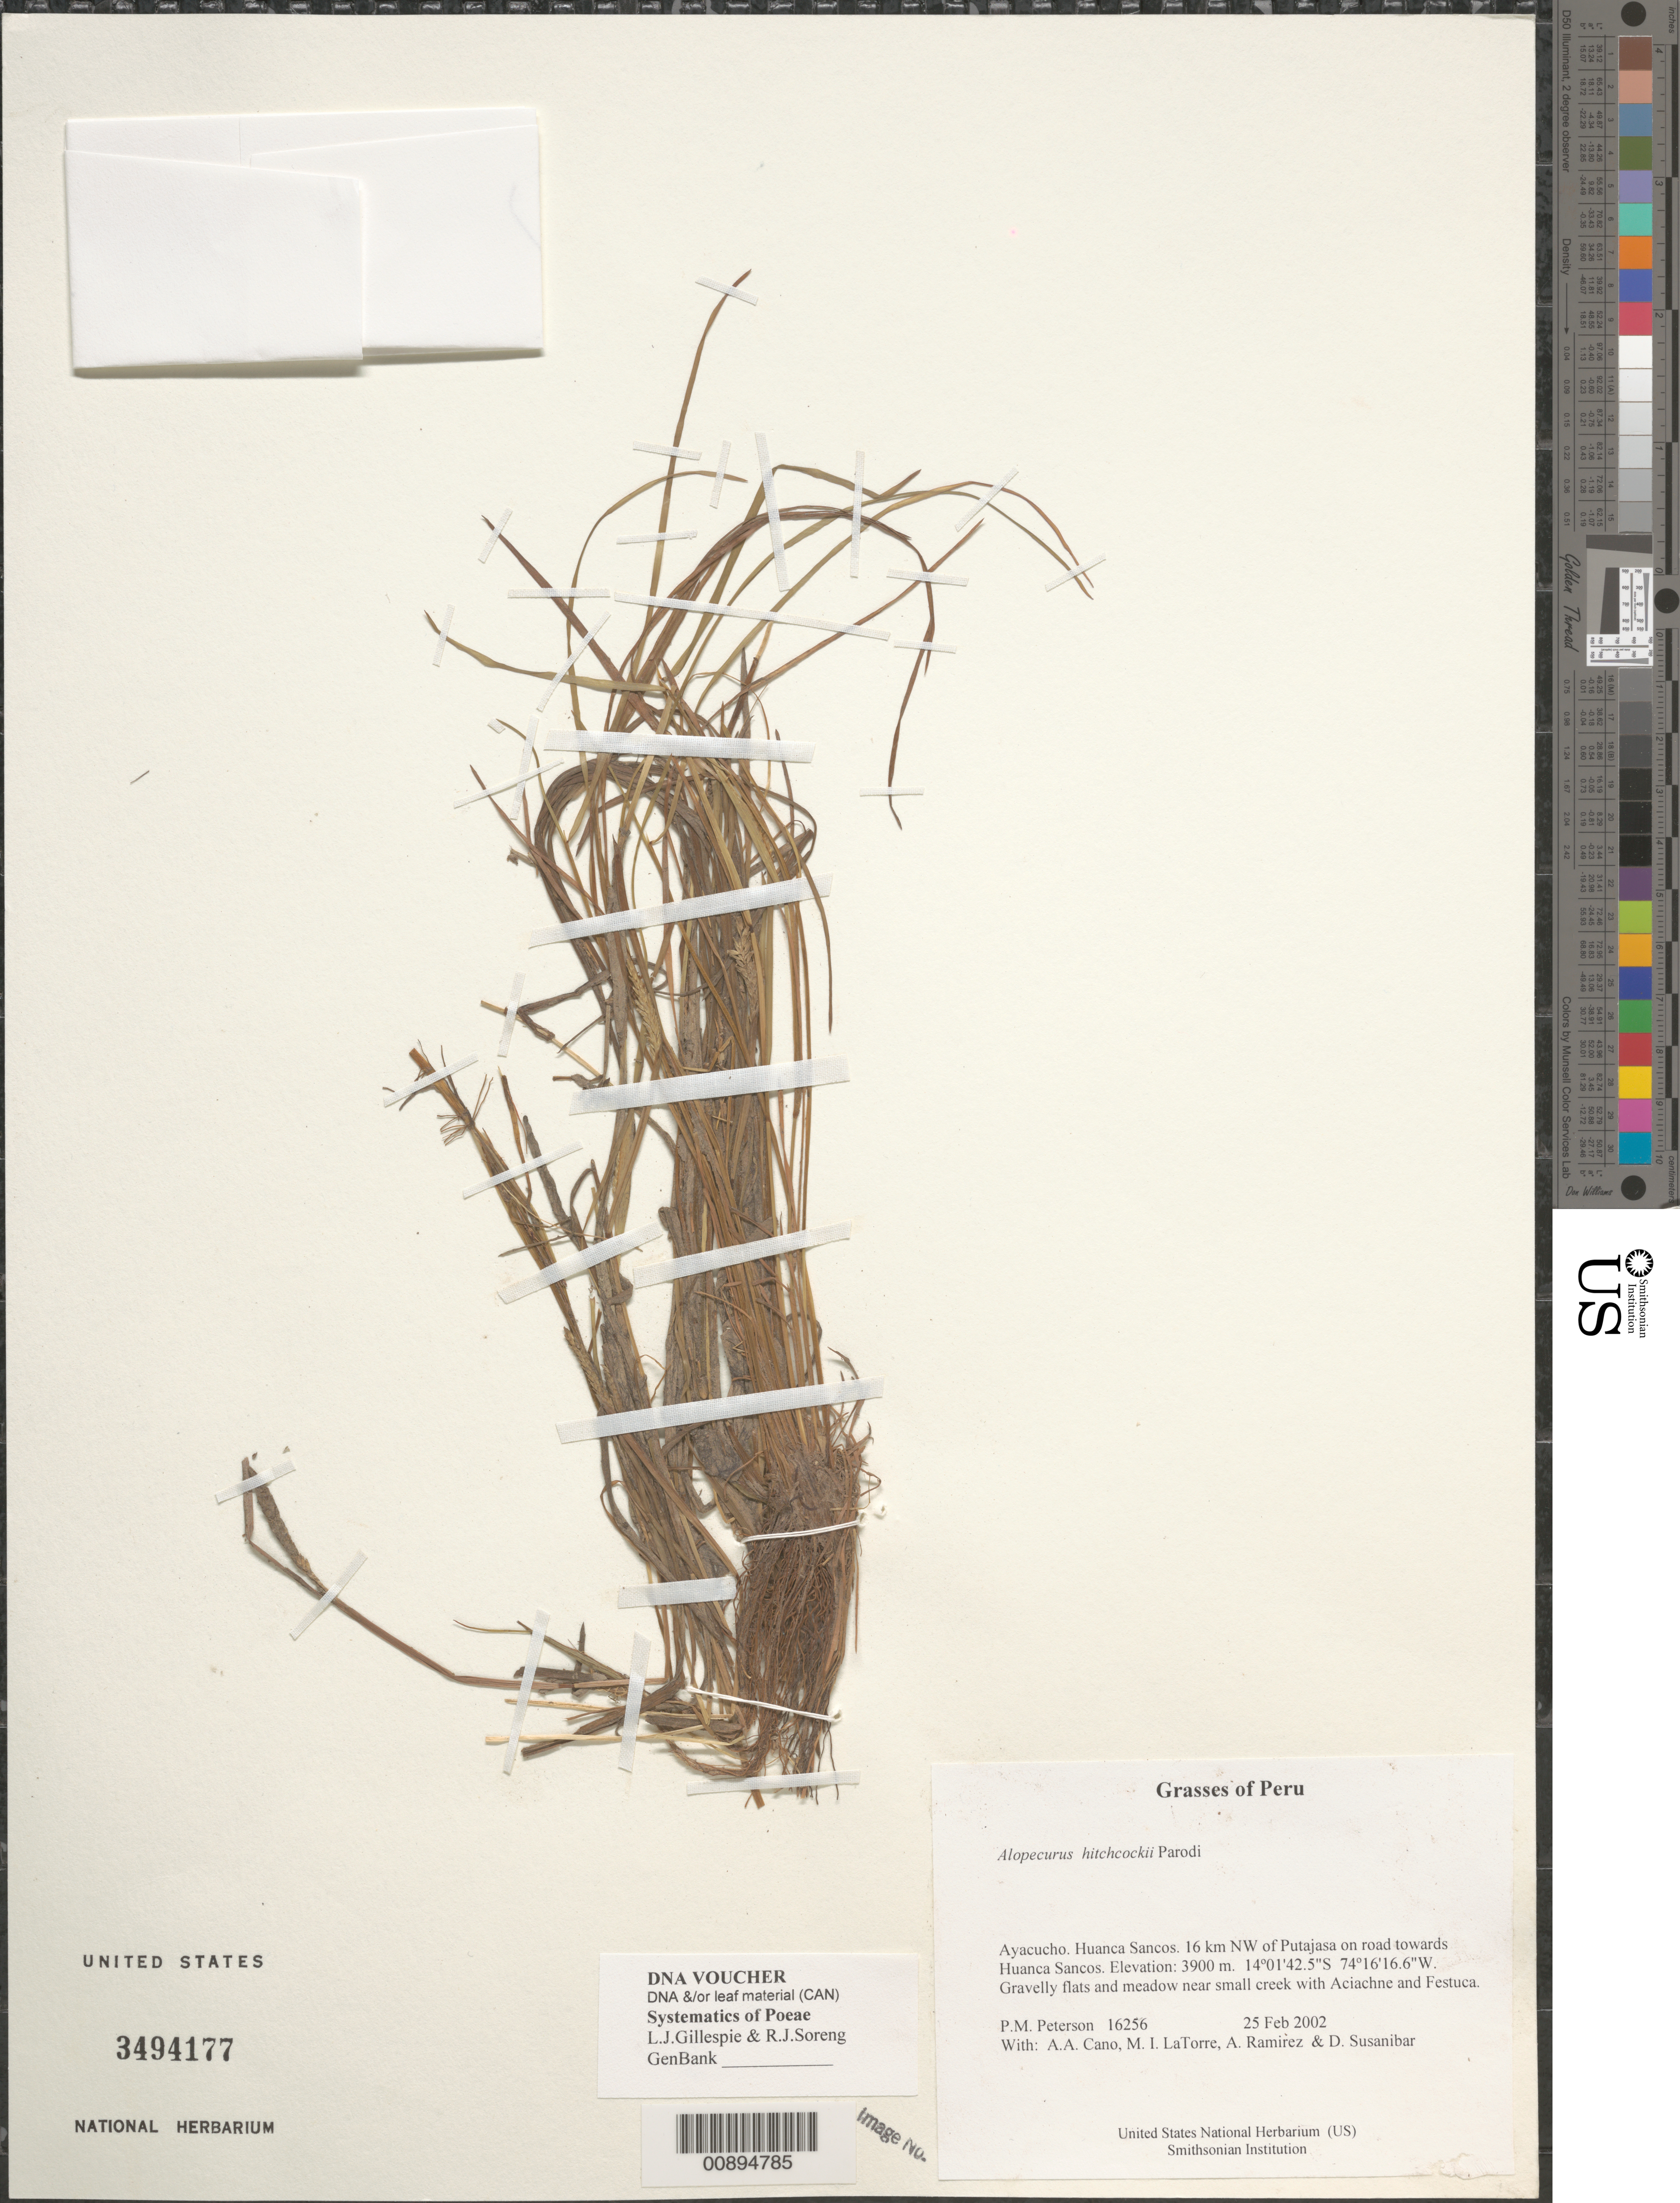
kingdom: Plantae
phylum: Tracheophyta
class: Liliopsida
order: Poales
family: Poaceae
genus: Alopecurus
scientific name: Alopecurus hitchcockii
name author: Parodi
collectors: P. M. Peterson, A. Cano, M. I. La Torre, A. Ramírez & D. Susanibar Cruz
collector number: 16256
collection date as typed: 25 Feb 2002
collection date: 2002-02-25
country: Peru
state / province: Ayacucho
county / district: Huanca Sancos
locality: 16 km NW of Putajasa on road towards Huanca Sancos.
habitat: Gravelly flats and meadow near small creek with ~Aciachne and Festuca~.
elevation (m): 3900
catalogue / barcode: US 3494177